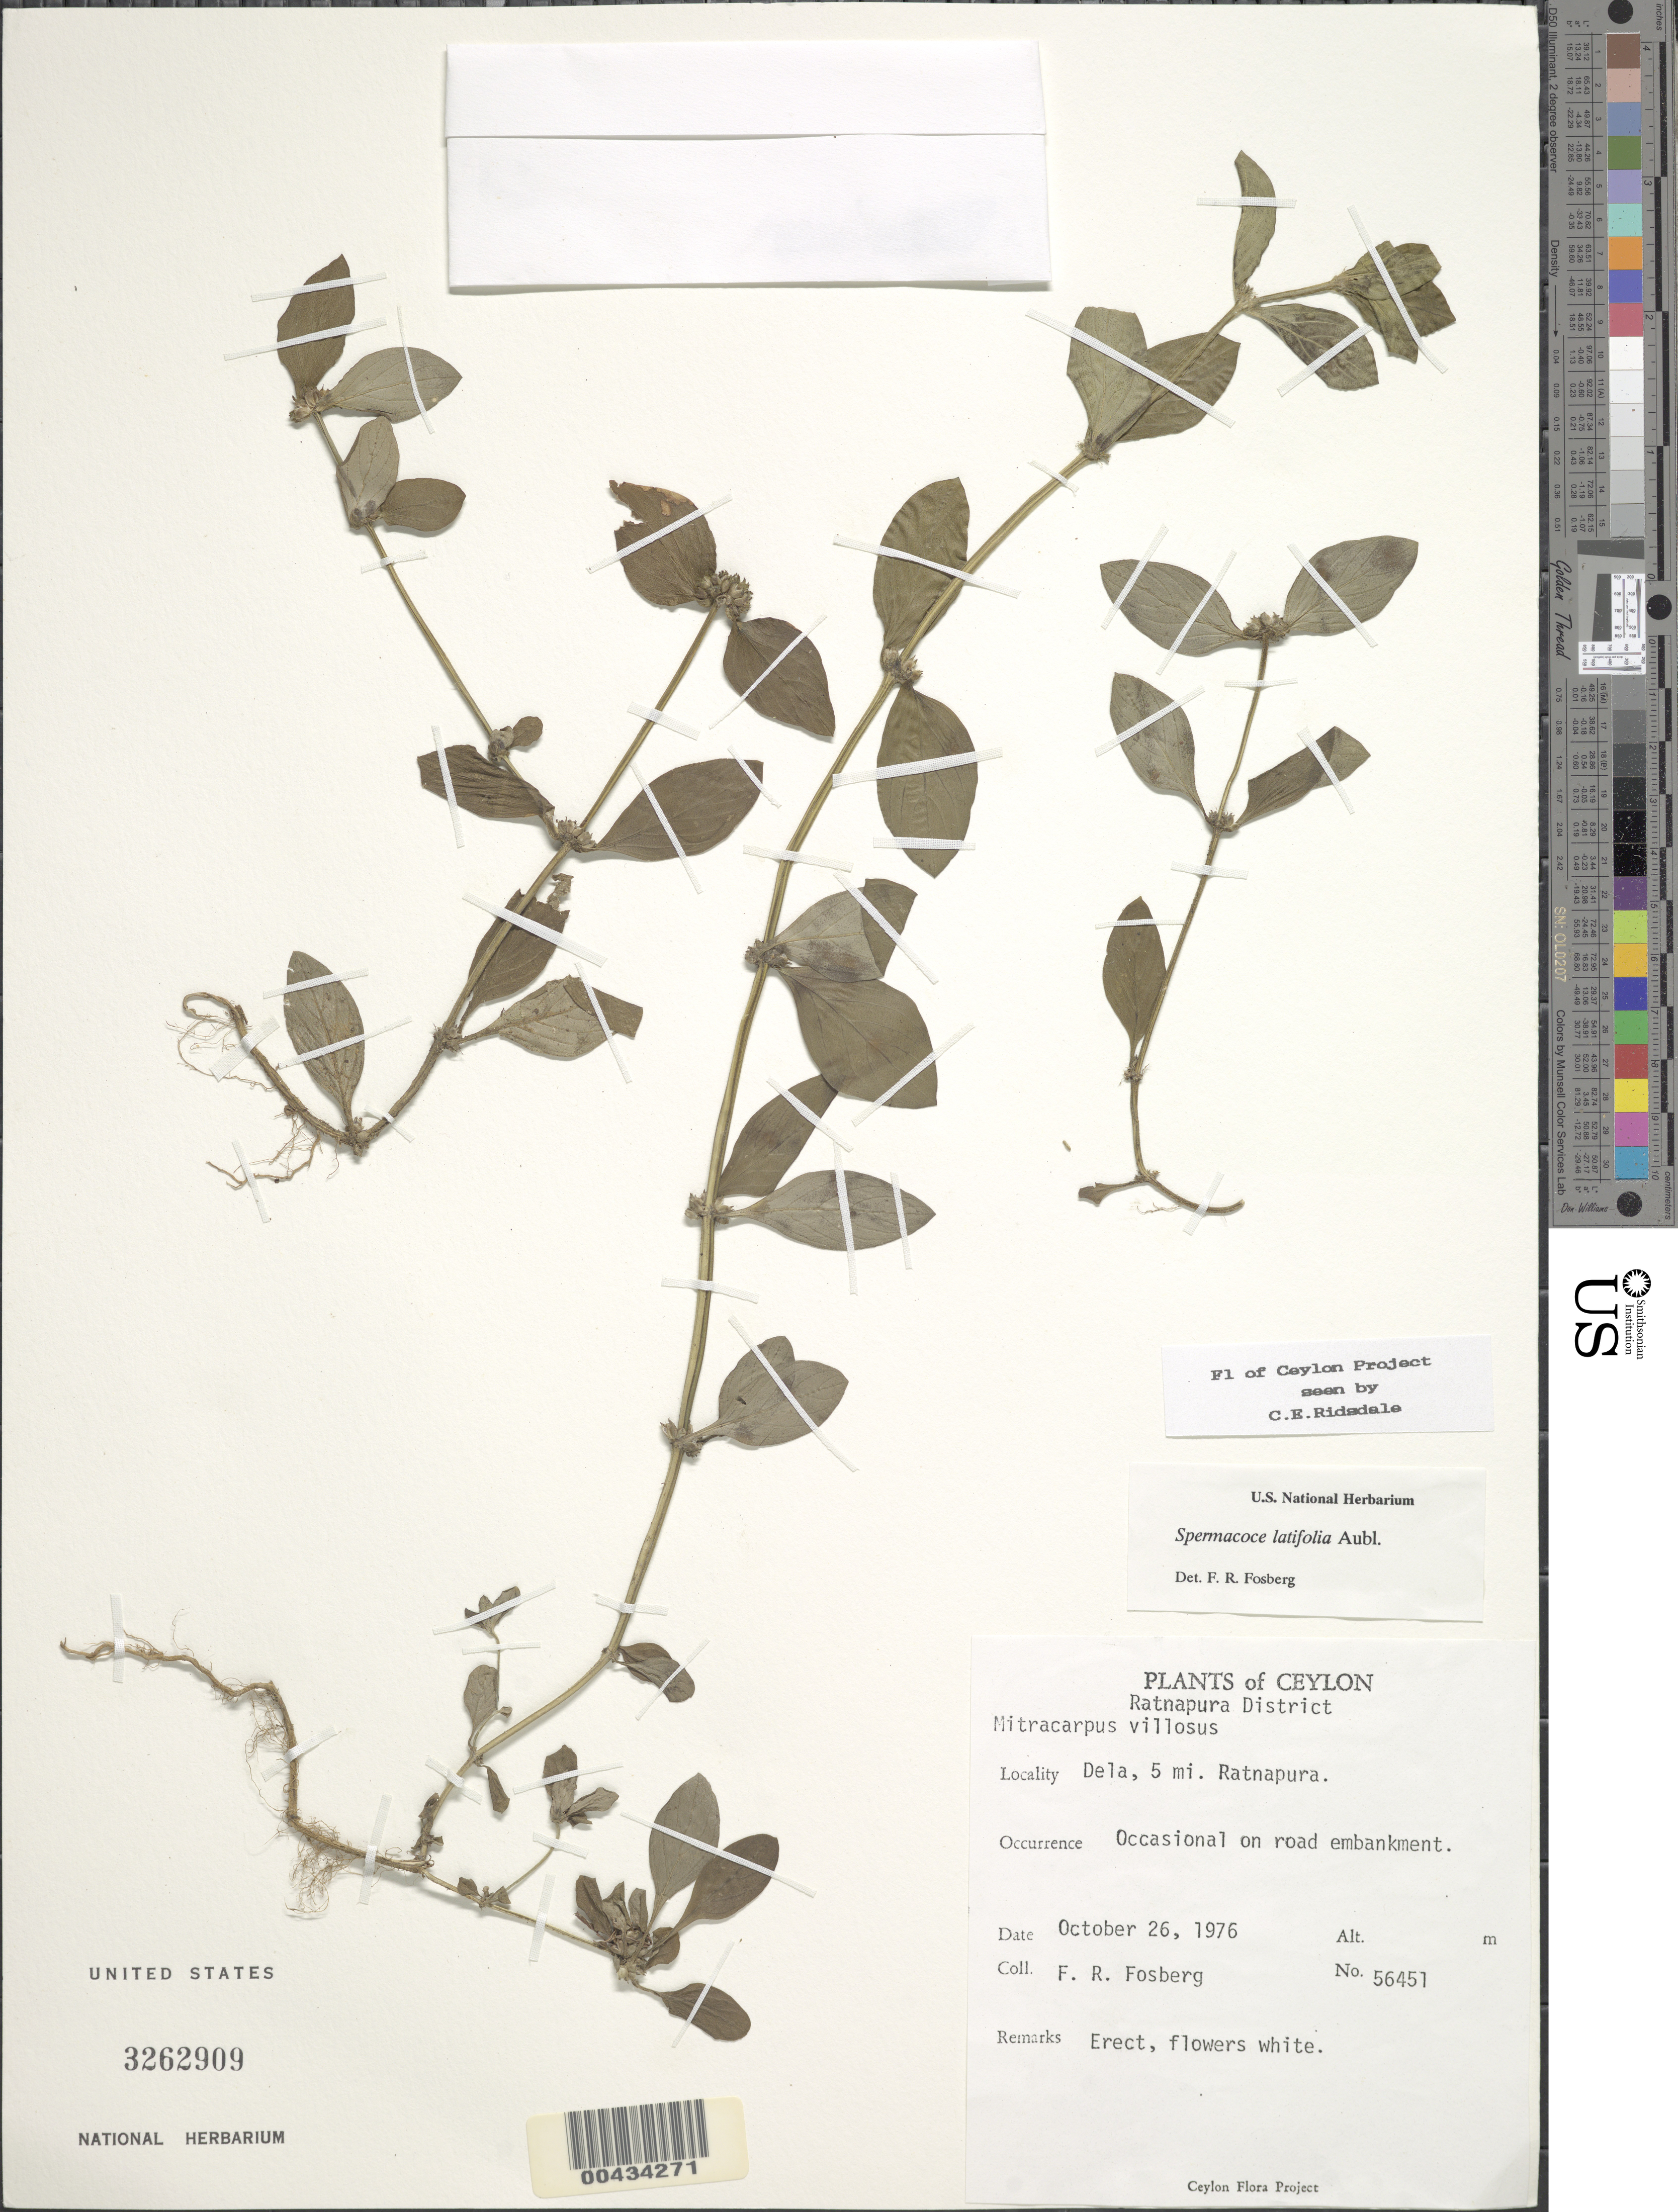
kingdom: Plantae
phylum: Tracheophyta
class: Magnoliopsida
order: Gentianales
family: Rubiaceae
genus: Spermacoce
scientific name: Spermacoce latifolia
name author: Aubl.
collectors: F. R. Fosberg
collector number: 56451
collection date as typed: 26 Oct 1976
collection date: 1976-10-26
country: Sri Lanka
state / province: Sabaragamuwa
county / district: Ratnapura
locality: Dela, 5 mi Ratnapura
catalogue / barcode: US 3262909